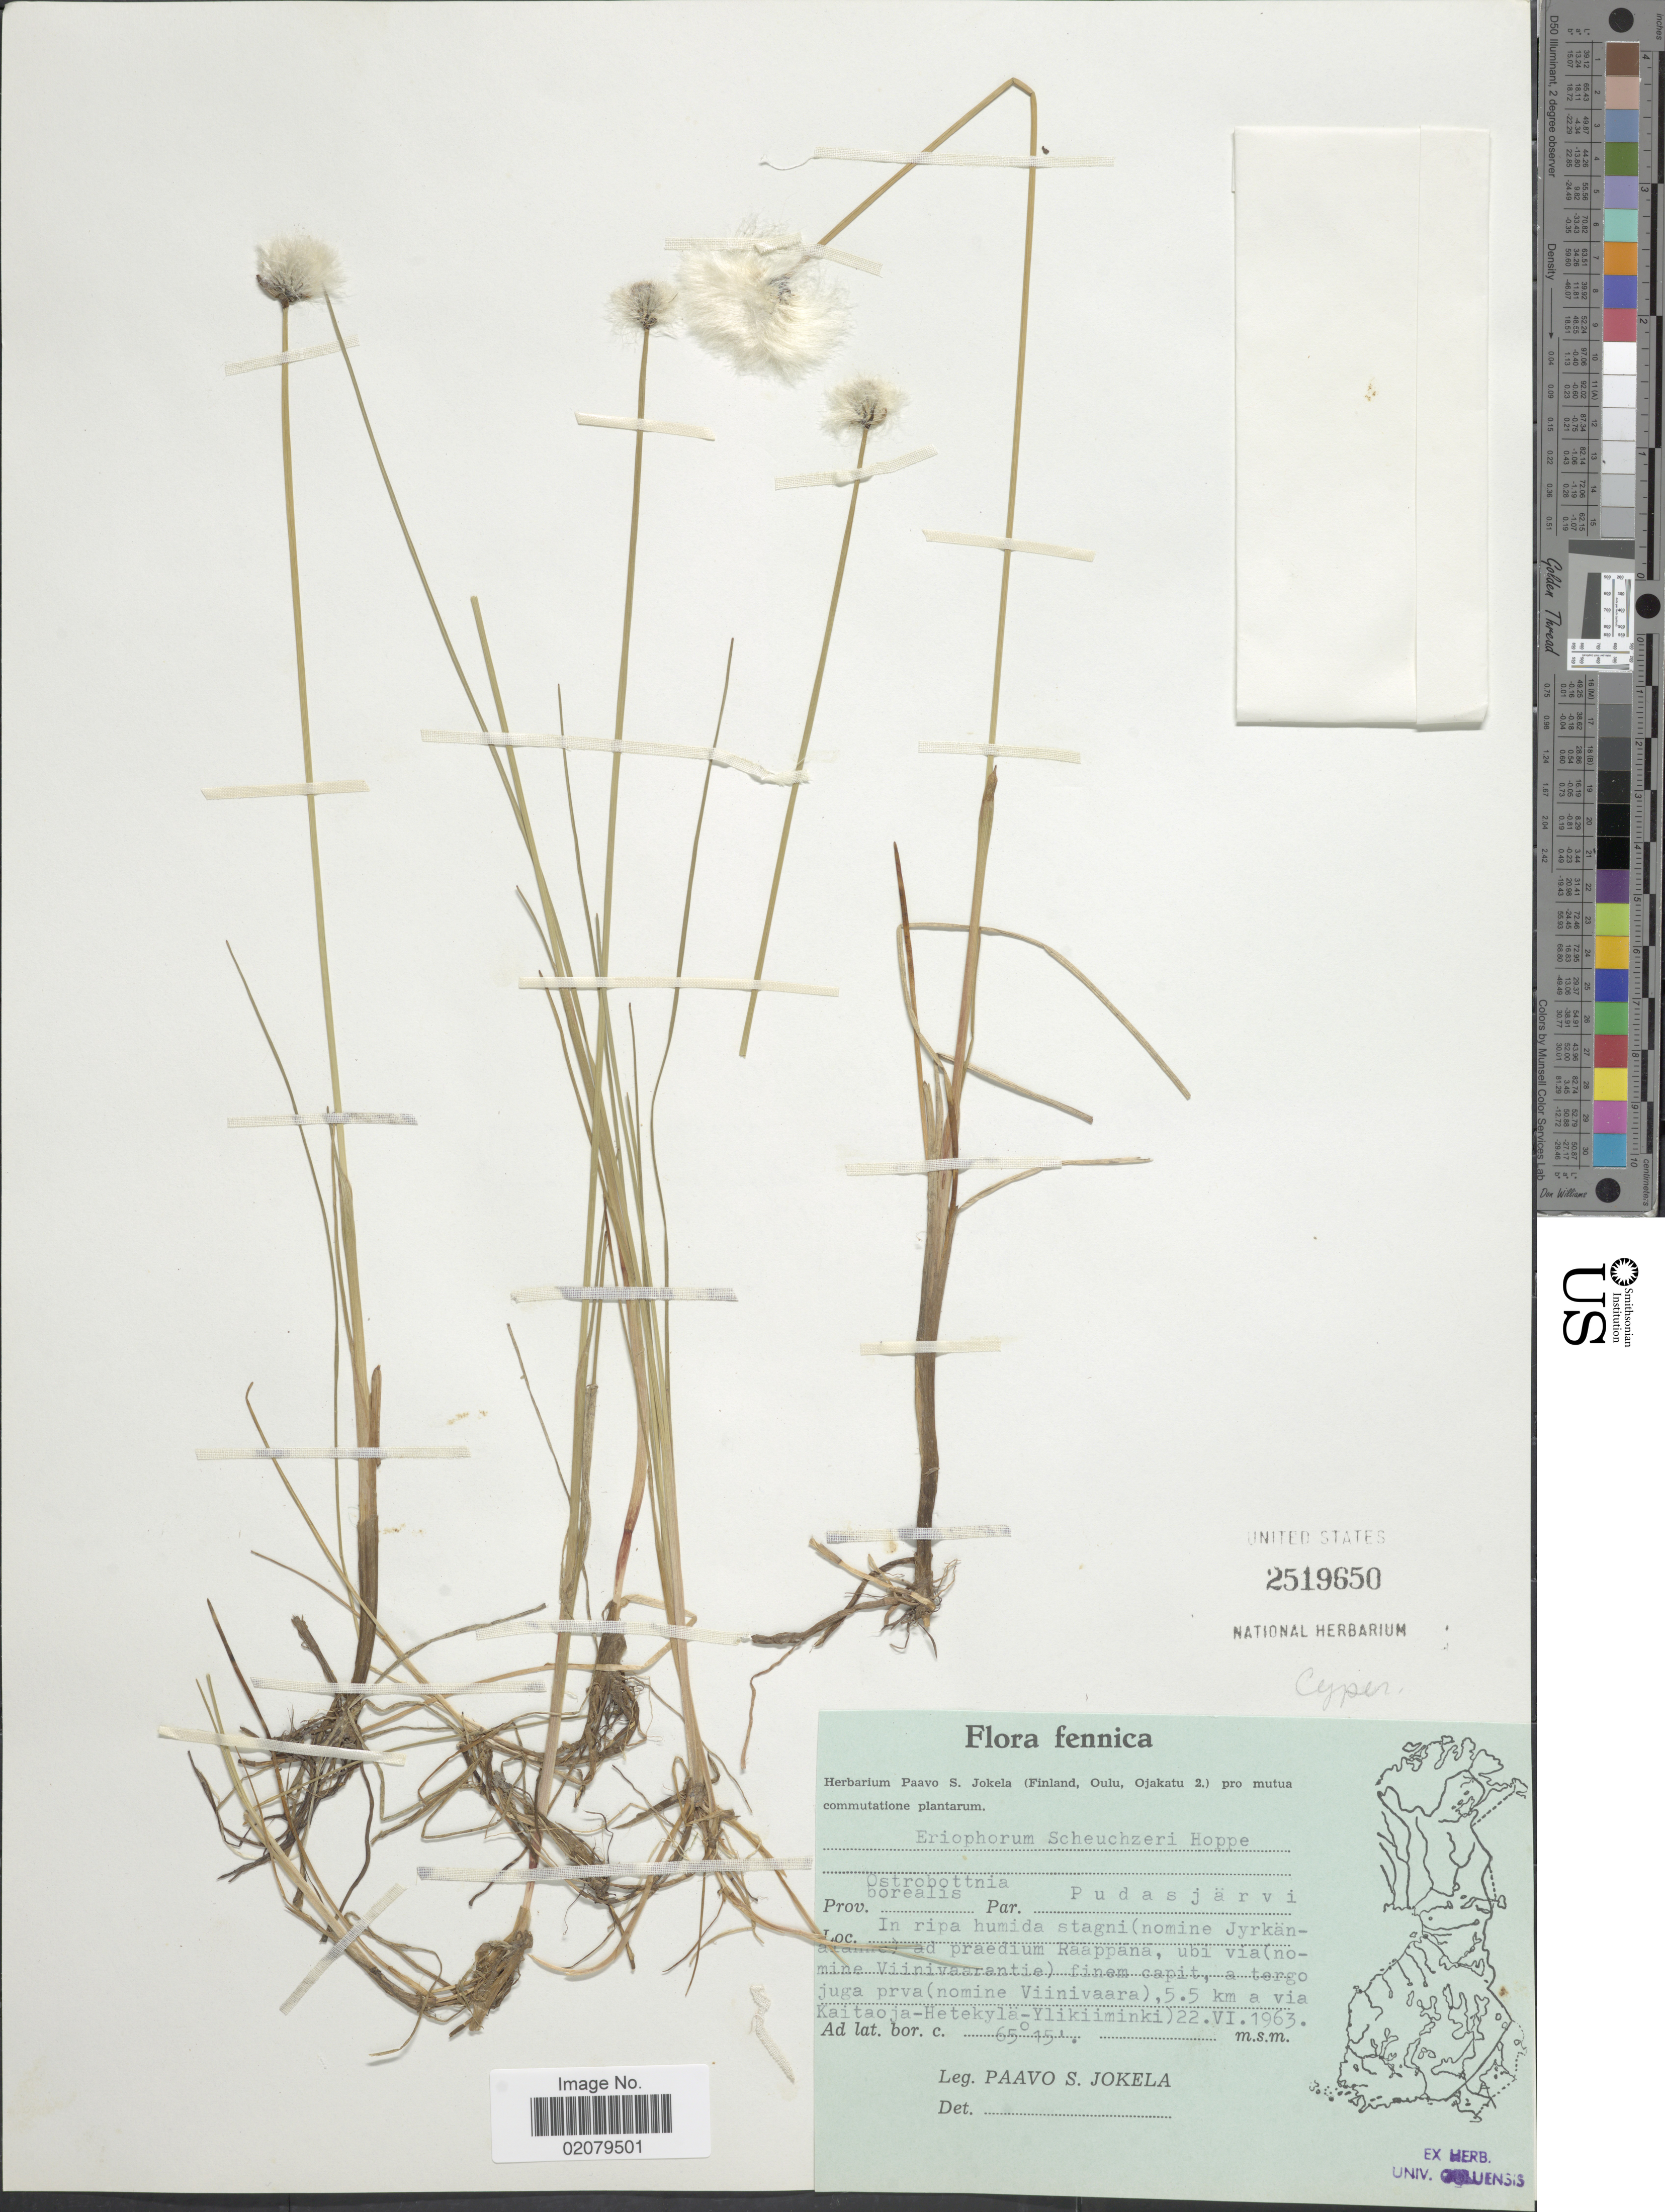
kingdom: Plantae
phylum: Tracheophyta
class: Liliopsida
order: Poales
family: Cyperaceae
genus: Eriophorum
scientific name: Eriophorum scheuchzeri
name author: Hoppe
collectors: P. Jokela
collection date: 1963-06-22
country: Finland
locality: Fennica, ostrobottnia borealis, Par. Pudasjarvi, 5.5 km a via Kaitaoja-Hetekyla-Ylikiiminki)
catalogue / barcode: US 2519650